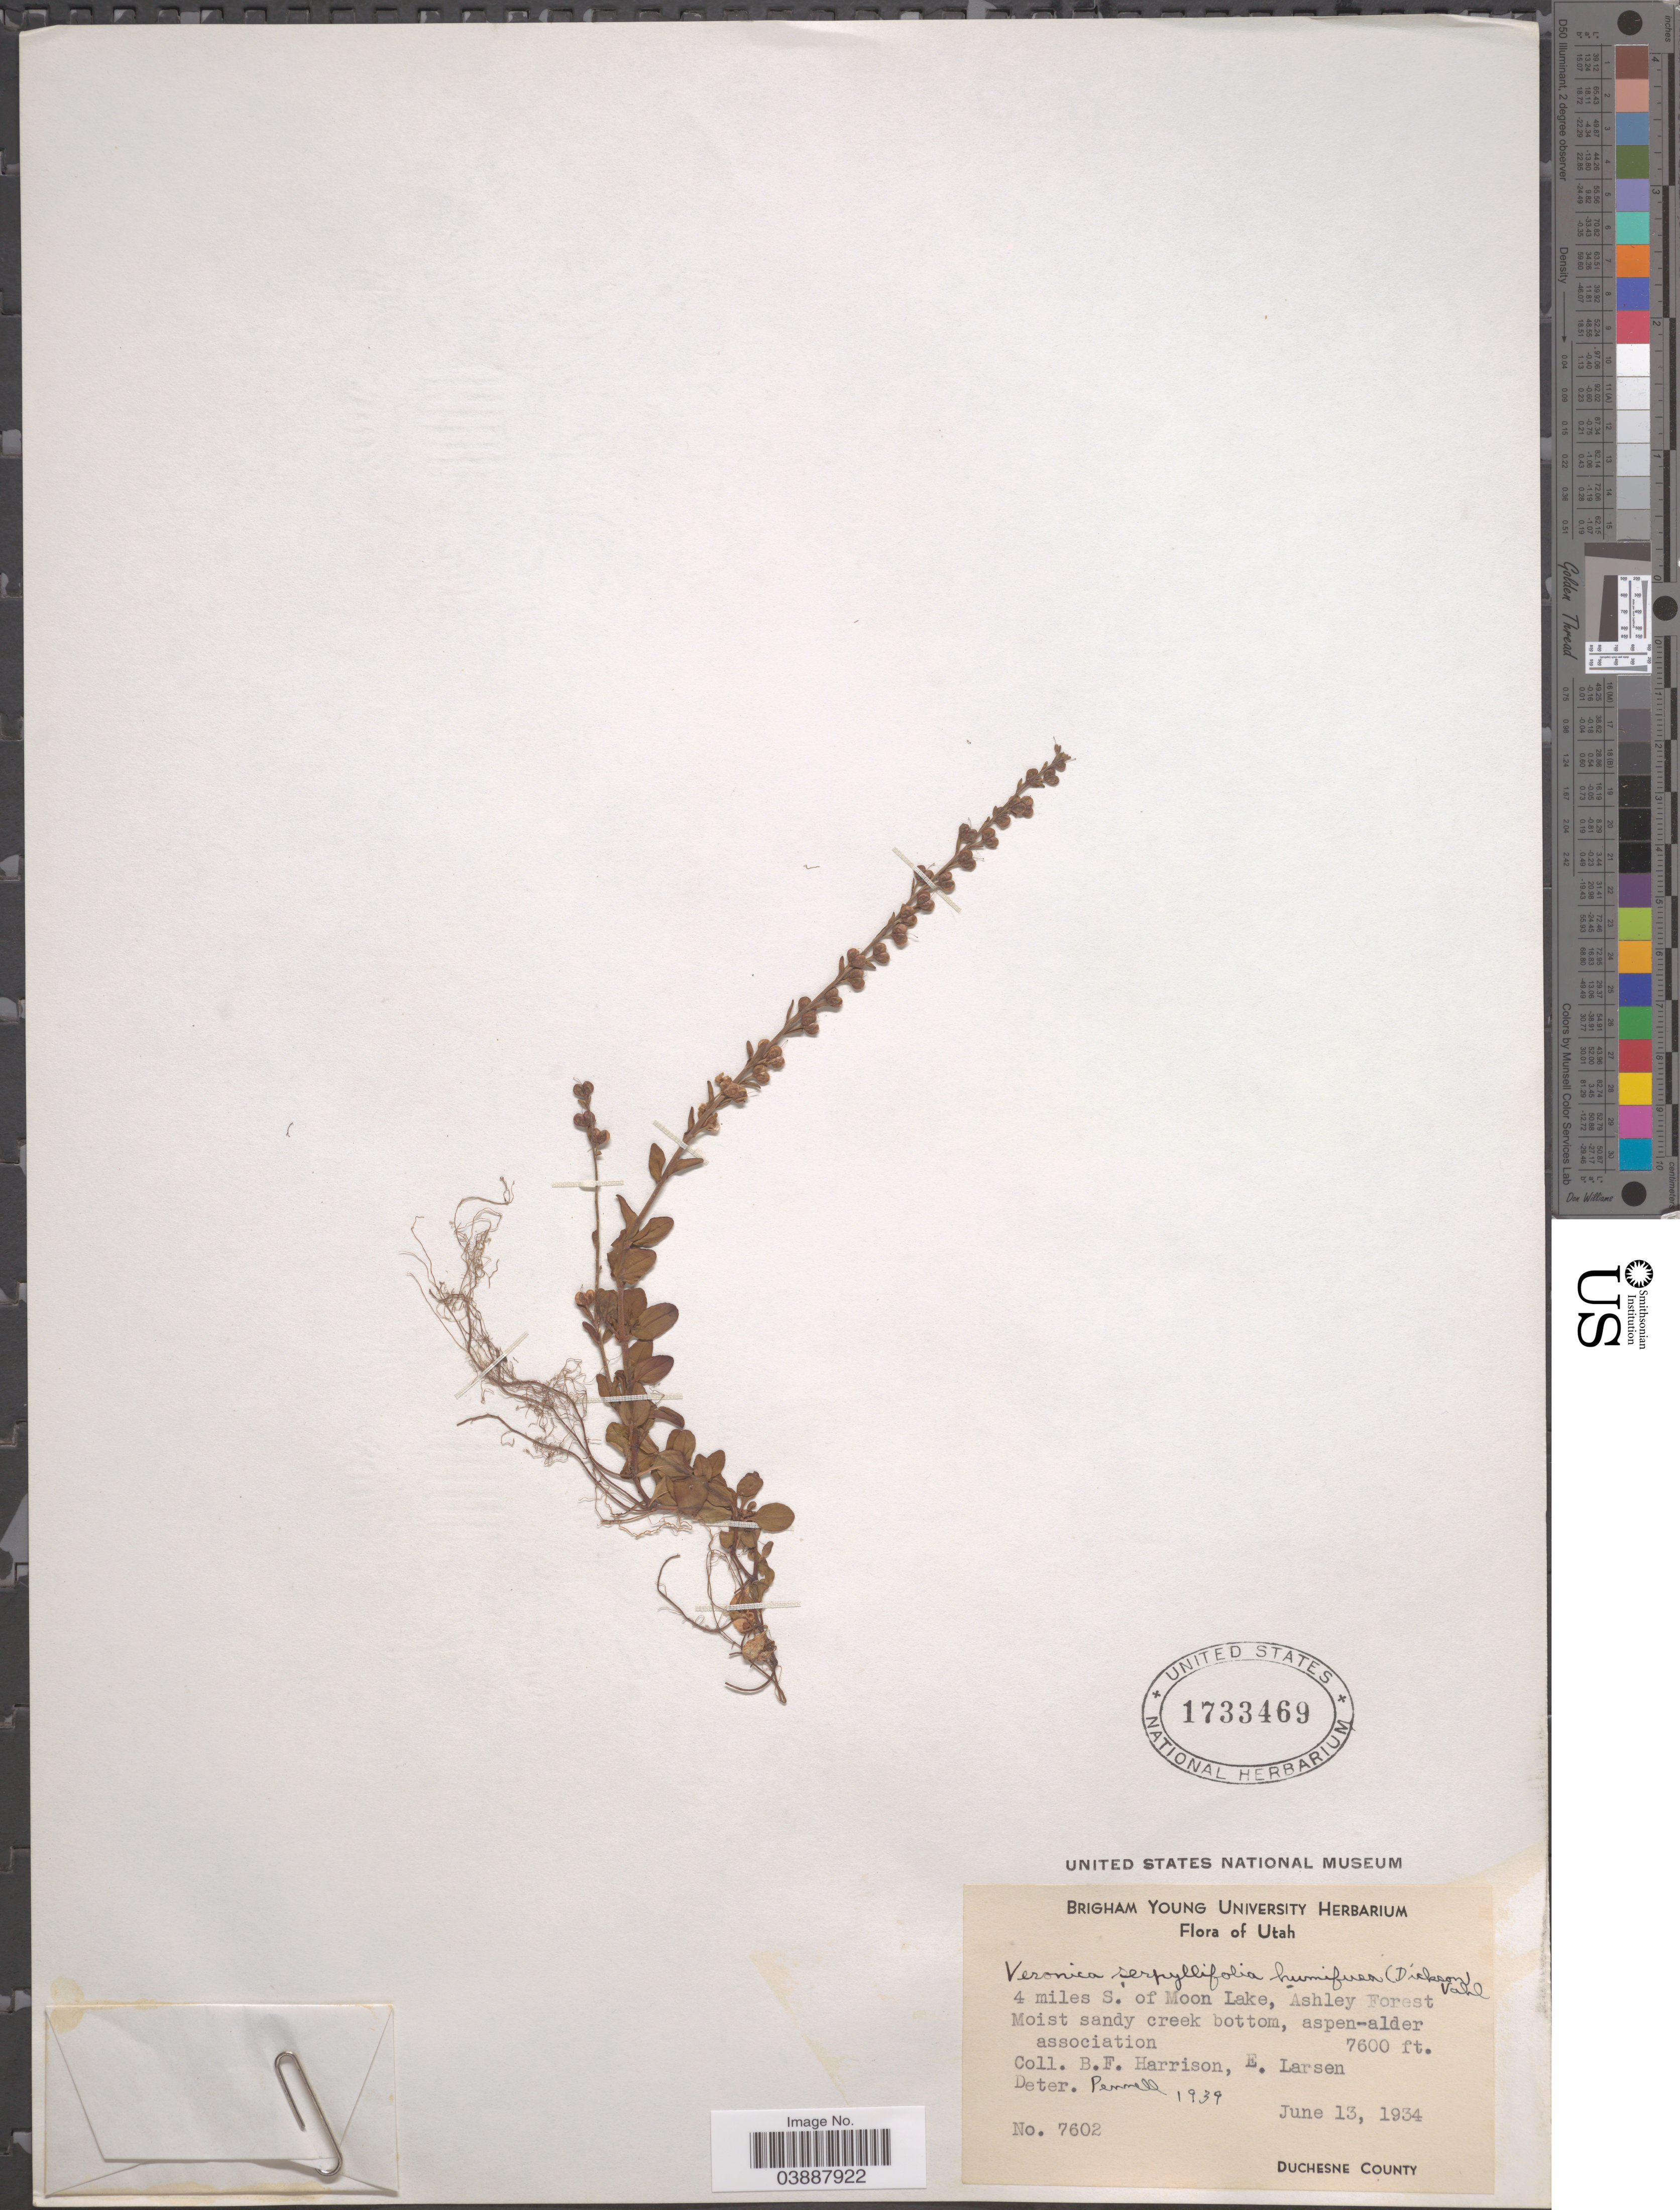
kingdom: Plantae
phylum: Tracheophyta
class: Magnoliopsida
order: Lamiales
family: Plantaginaceae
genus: Veronica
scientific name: Veronica serpyllifolia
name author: L.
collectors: B. F. Harrison & E. Larsen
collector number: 7602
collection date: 1934-06-13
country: United States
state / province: Utah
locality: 4 miles S. of Moon Lake, Ashley Forest. Duchesne County.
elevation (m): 2316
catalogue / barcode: US 1733469